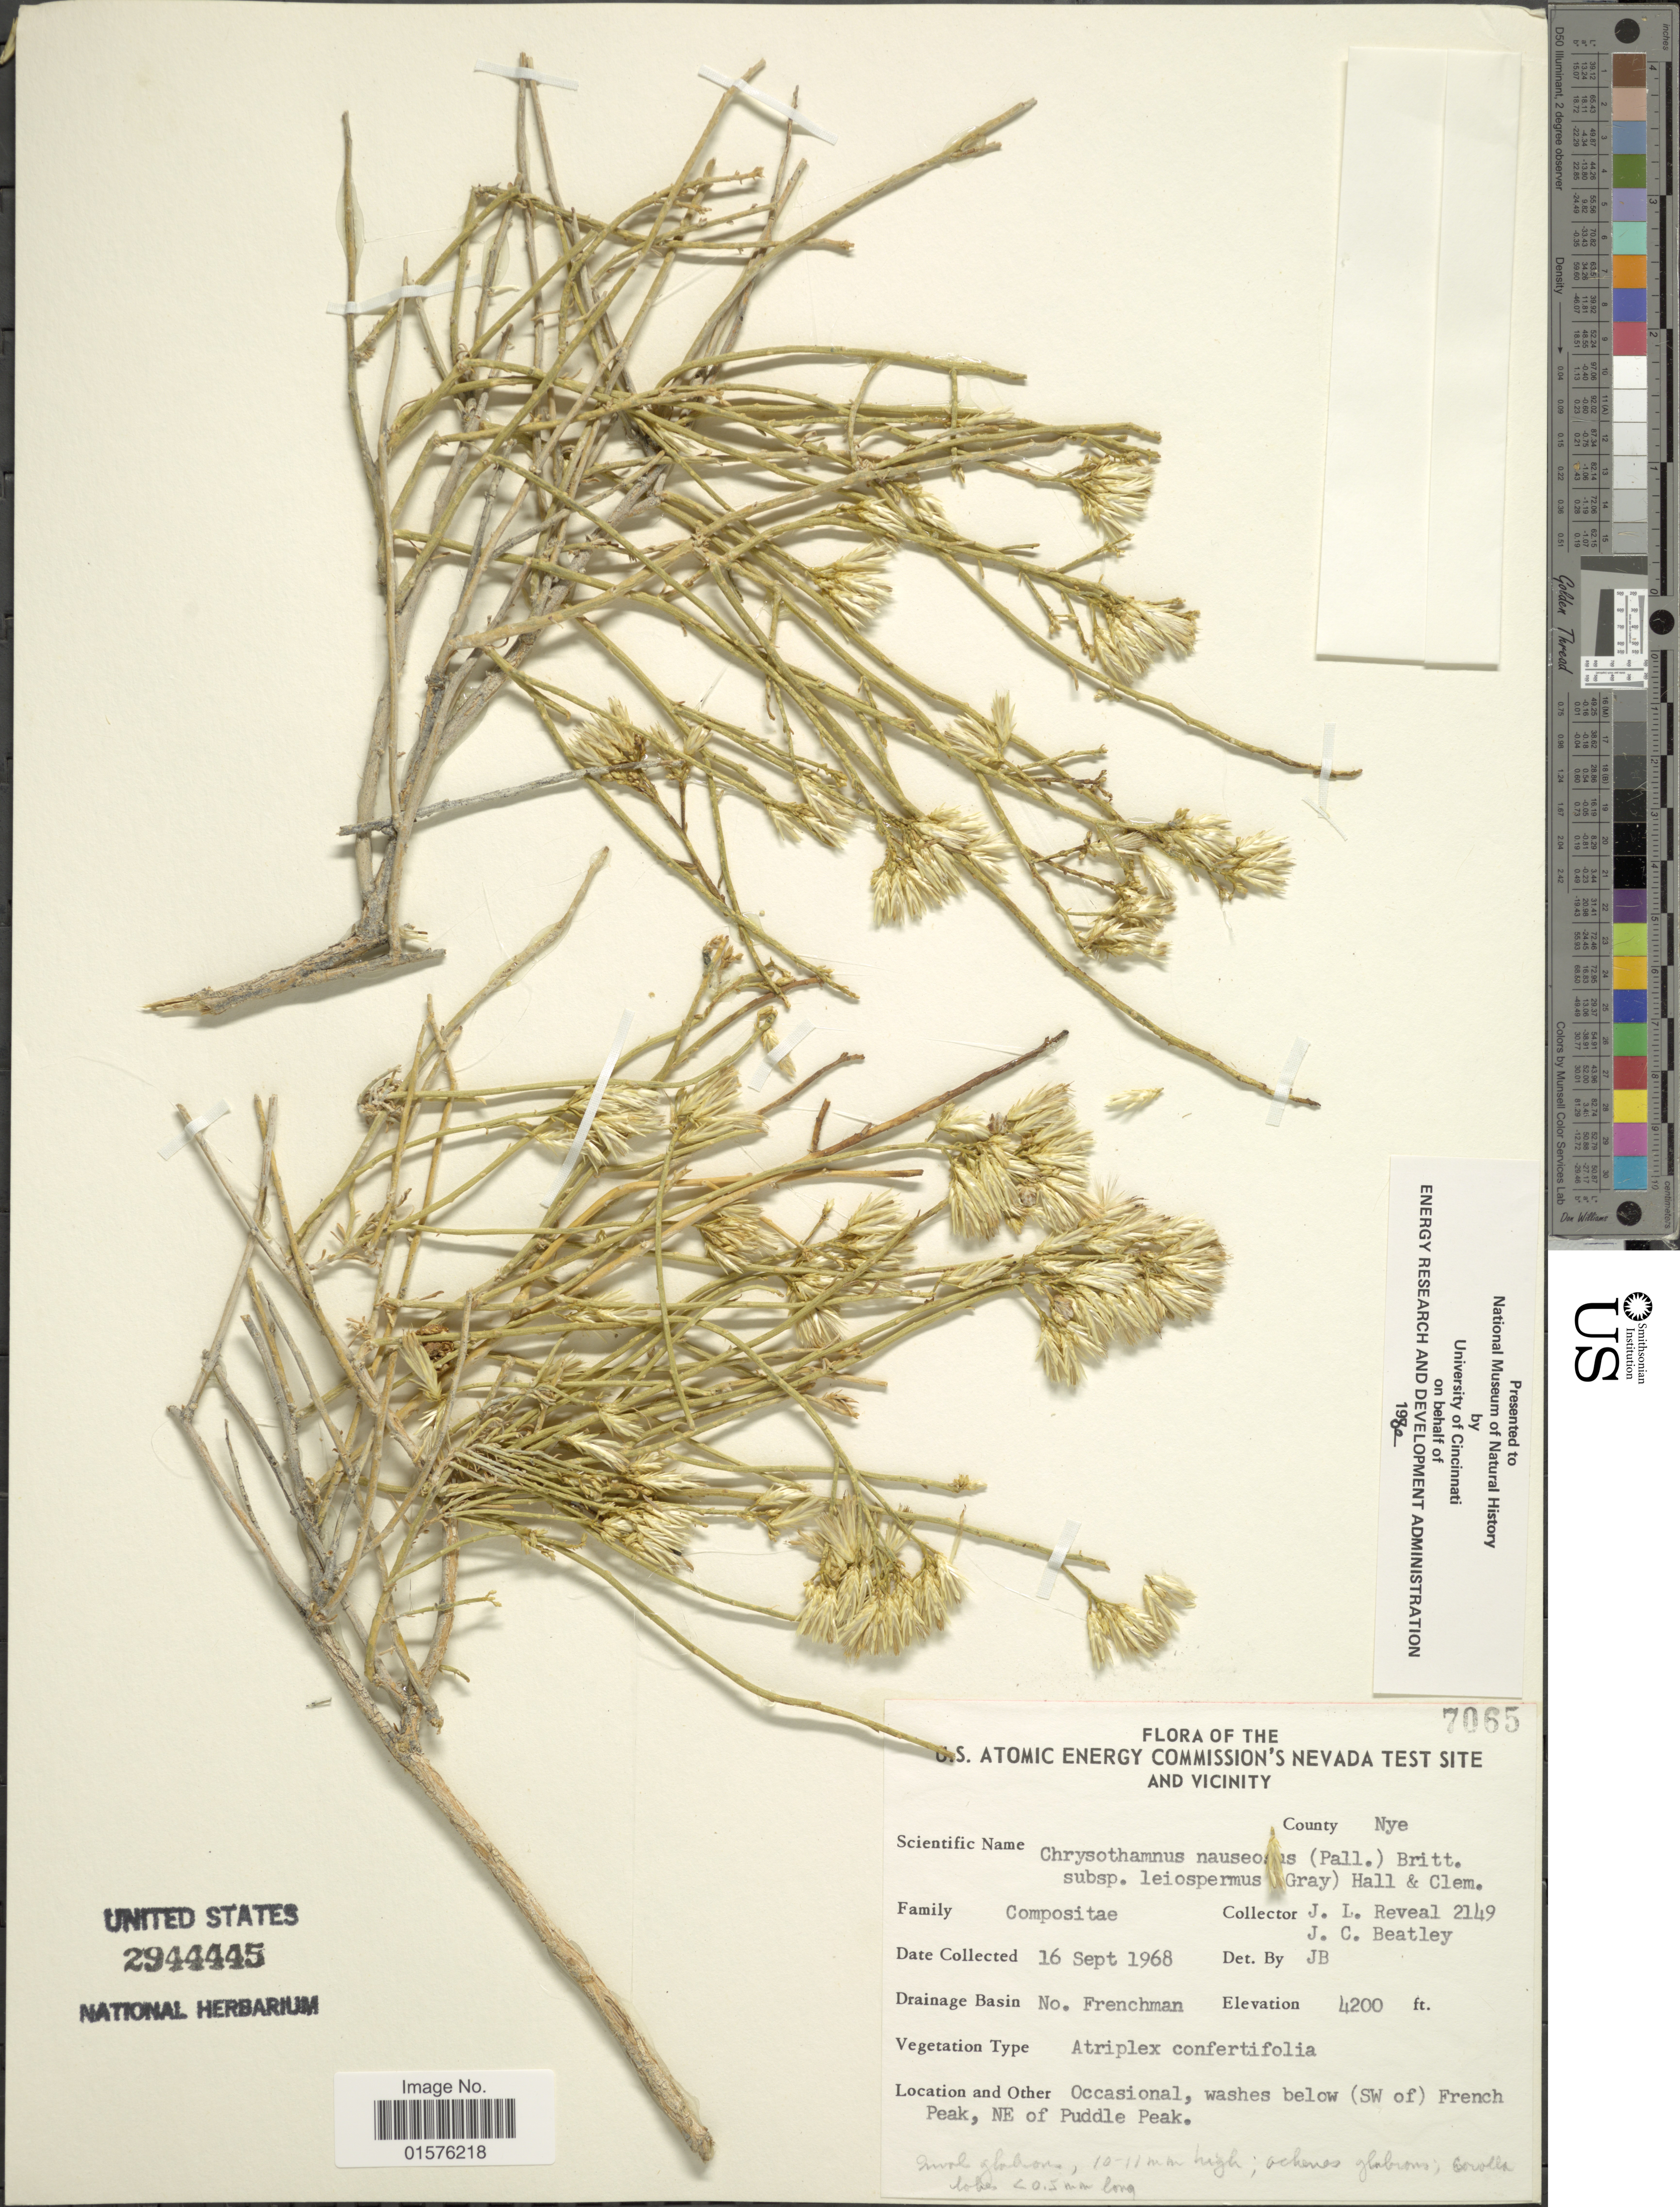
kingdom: Plantae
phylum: Tracheophyta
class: Magnoliopsida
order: Asterales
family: Asteraceae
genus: Ericameria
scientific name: Ericameria nauseosa var. leiosperma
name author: (A. Gray) G.L. Nesom & G.I. Baird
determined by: Urbatsch, Lowell E., Curator (LSU), Louisiana State University (UNITED STATES)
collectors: J. L. Reveal & J. C. Beatley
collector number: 2149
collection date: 1968-09-16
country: United States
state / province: Nevada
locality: The U.S. Atomic Energy Commision's Nevada test site and vicinity, County: Nye, Drainage basin: No. Frenchman, washes below (Sw of) French Peak, NE of Puddle Peak.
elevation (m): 1280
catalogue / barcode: US 2944445